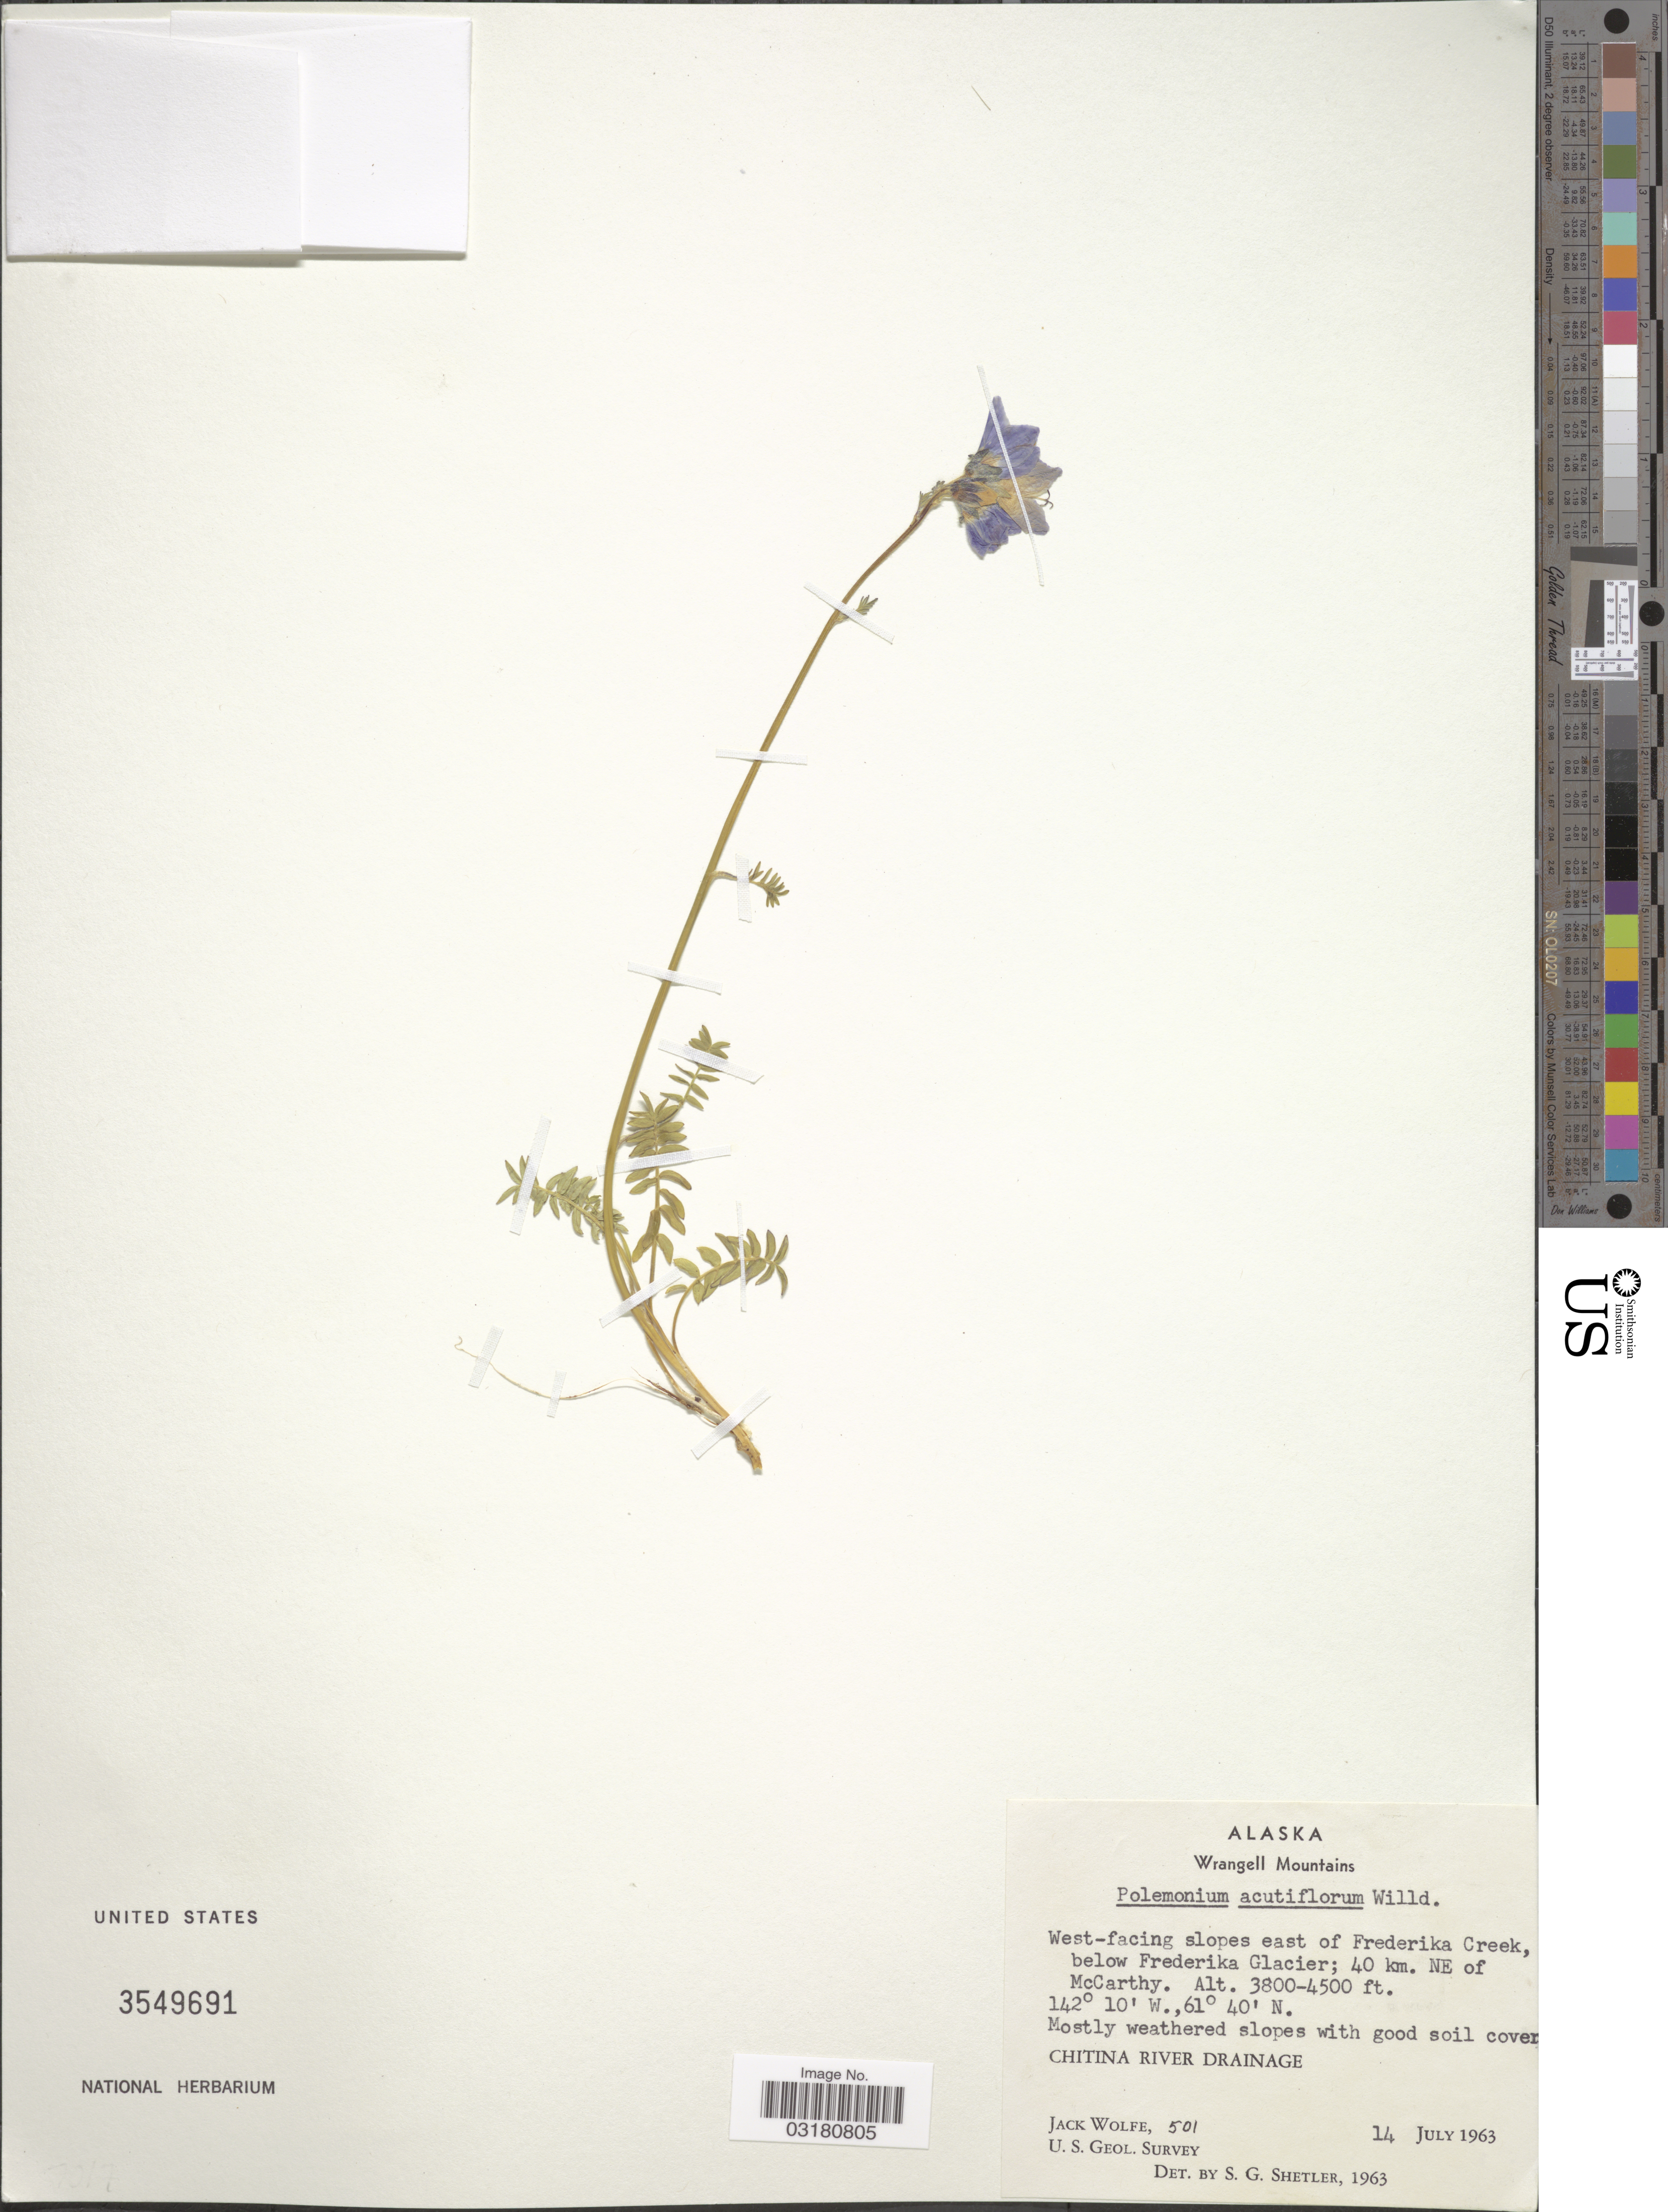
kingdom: Plantae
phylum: Tracheophyta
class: Magnoliopsida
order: Ericales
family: Polemoniaceae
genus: Polemonium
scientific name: Polemonium acutiflorum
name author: Willd. ex Roem. & Schult.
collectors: J. Wolfe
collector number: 501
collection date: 1963-07-14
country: United States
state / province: Alaska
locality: Wrangell Mountains. West-facing slopes east of Frederika Creek, below Frederika Glacier; 40 km. NE of McCarthy.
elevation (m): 1158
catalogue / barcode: US 3549691